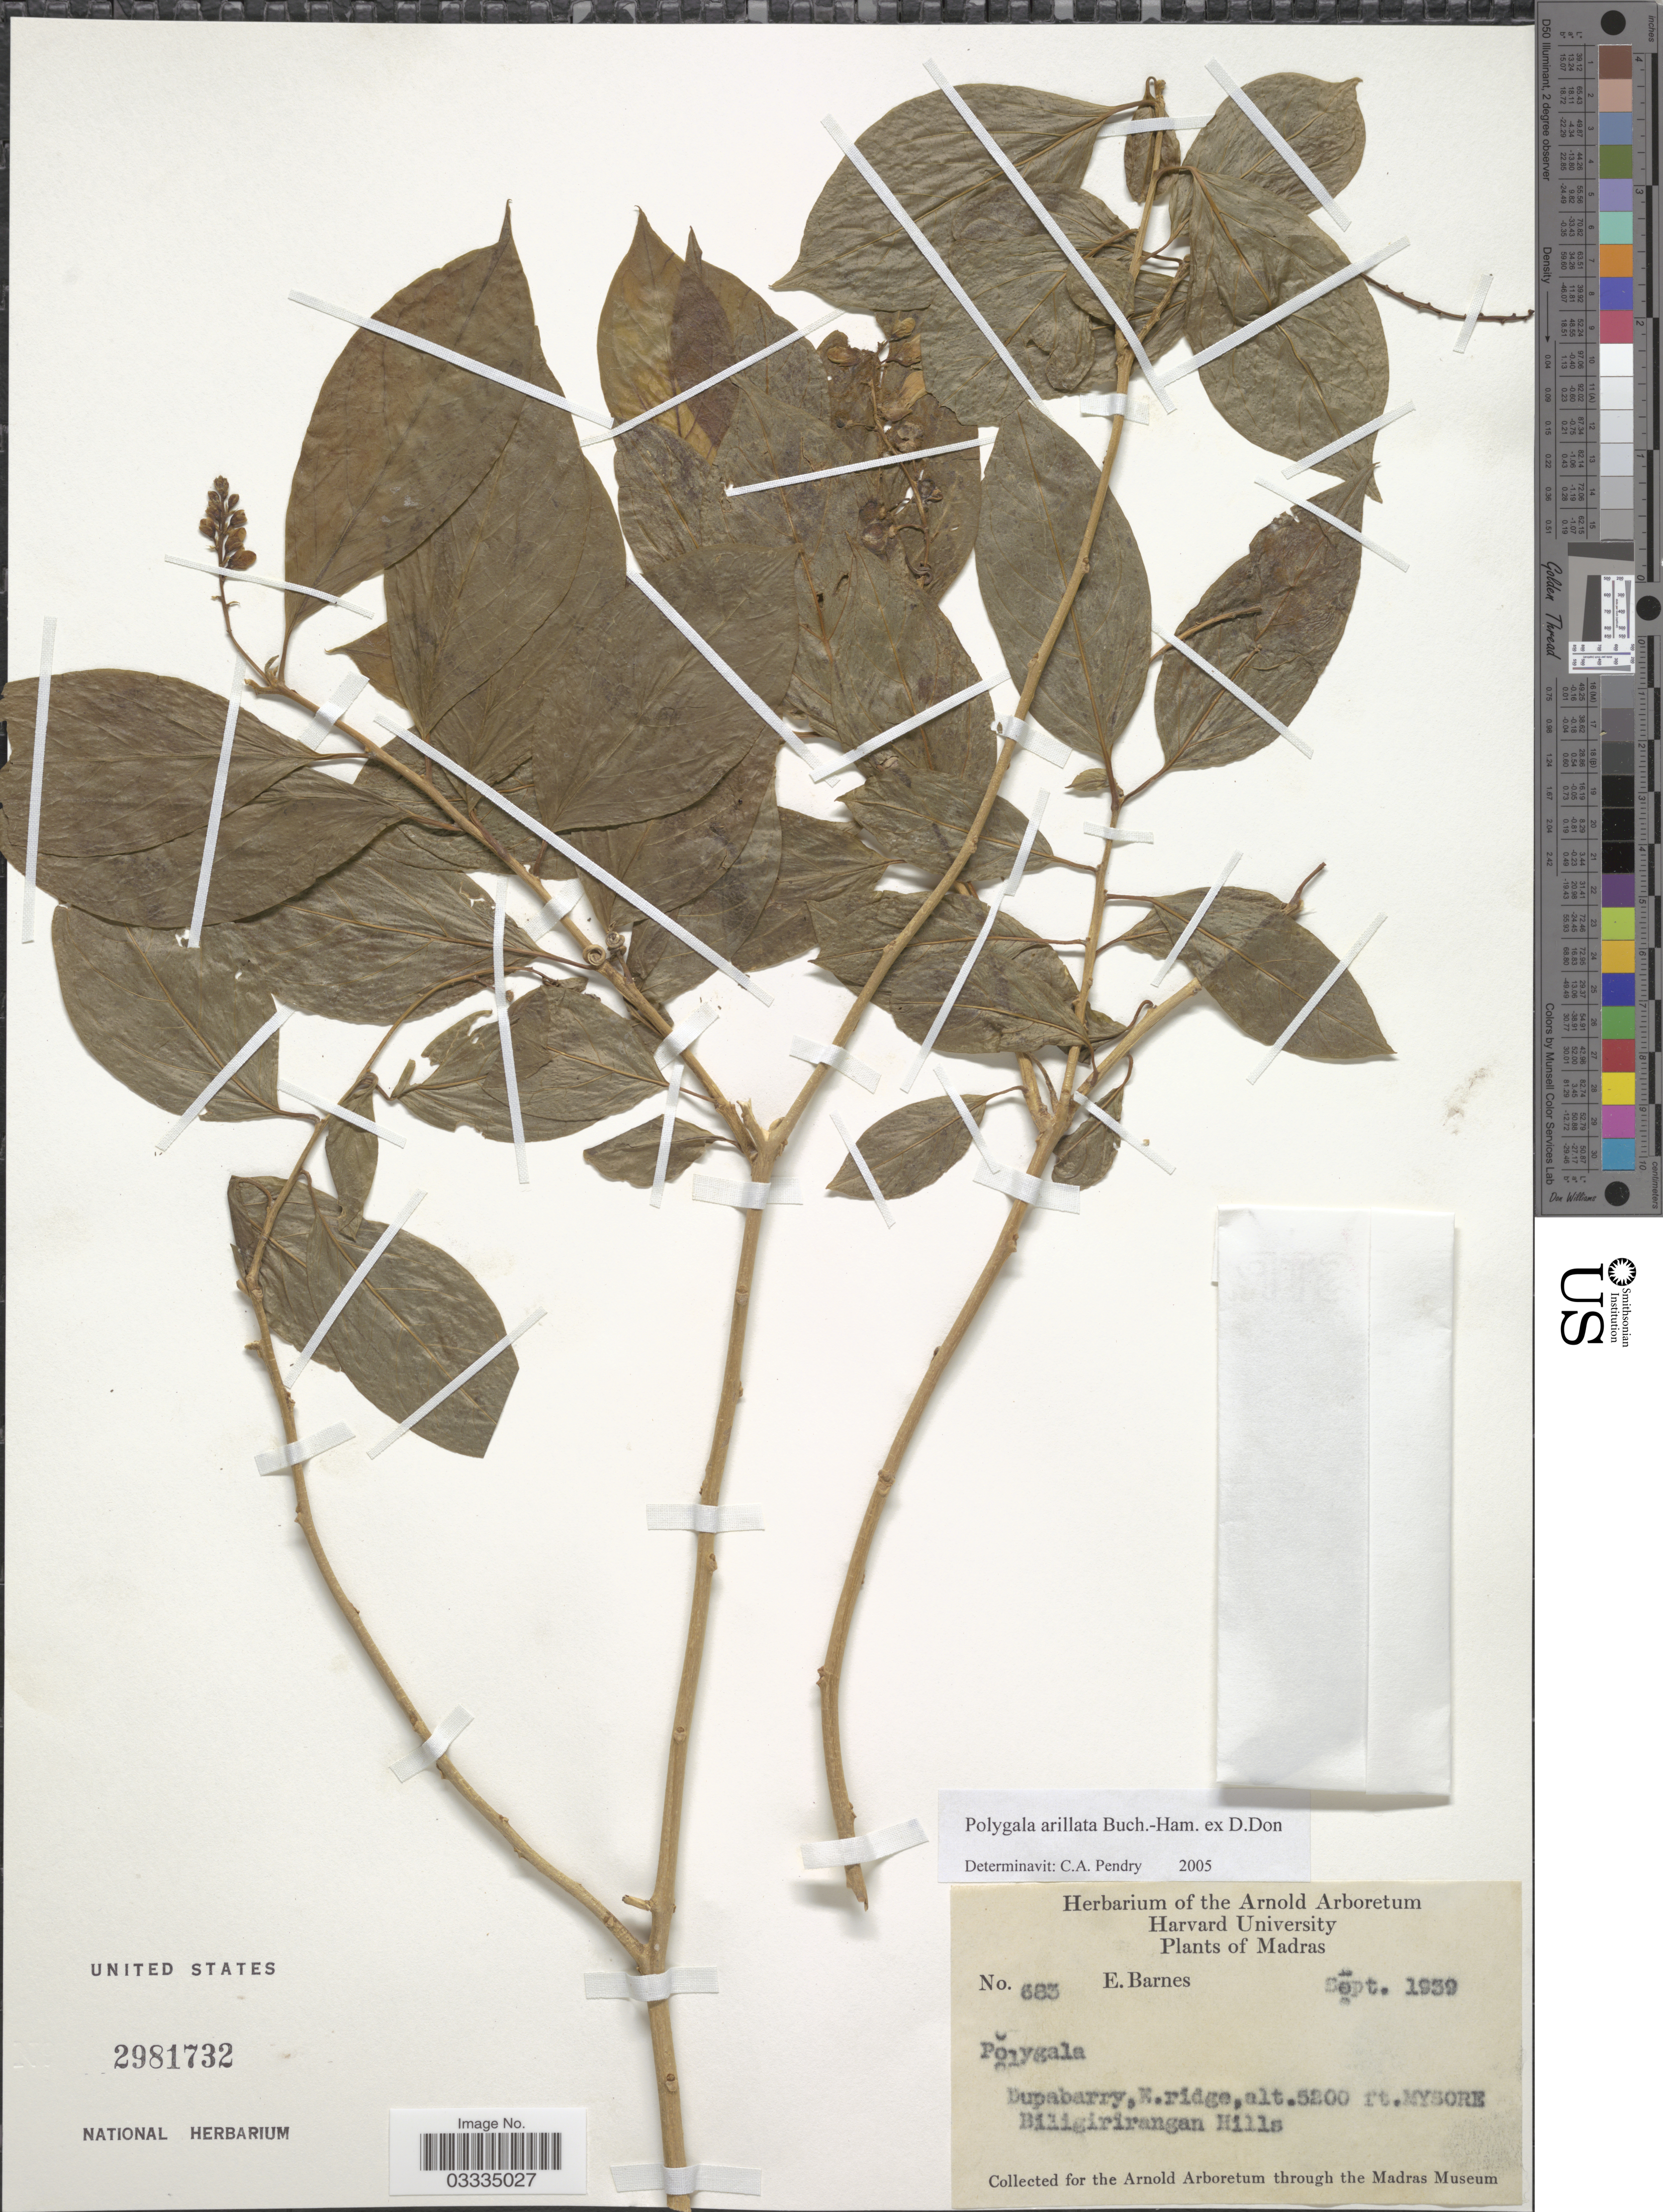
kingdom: Plantae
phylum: Tracheophyta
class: Magnoliopsida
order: Fabales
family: Polygalaceae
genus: Polygala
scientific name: Polygala arillata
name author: Buch.-Ham. ex D. Don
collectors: E. Barnes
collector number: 683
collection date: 1939-09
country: India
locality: Madras. Dupabarry, K. ridge. Mysore Biligirirangan Hills.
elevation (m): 1585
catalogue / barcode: US 2981732